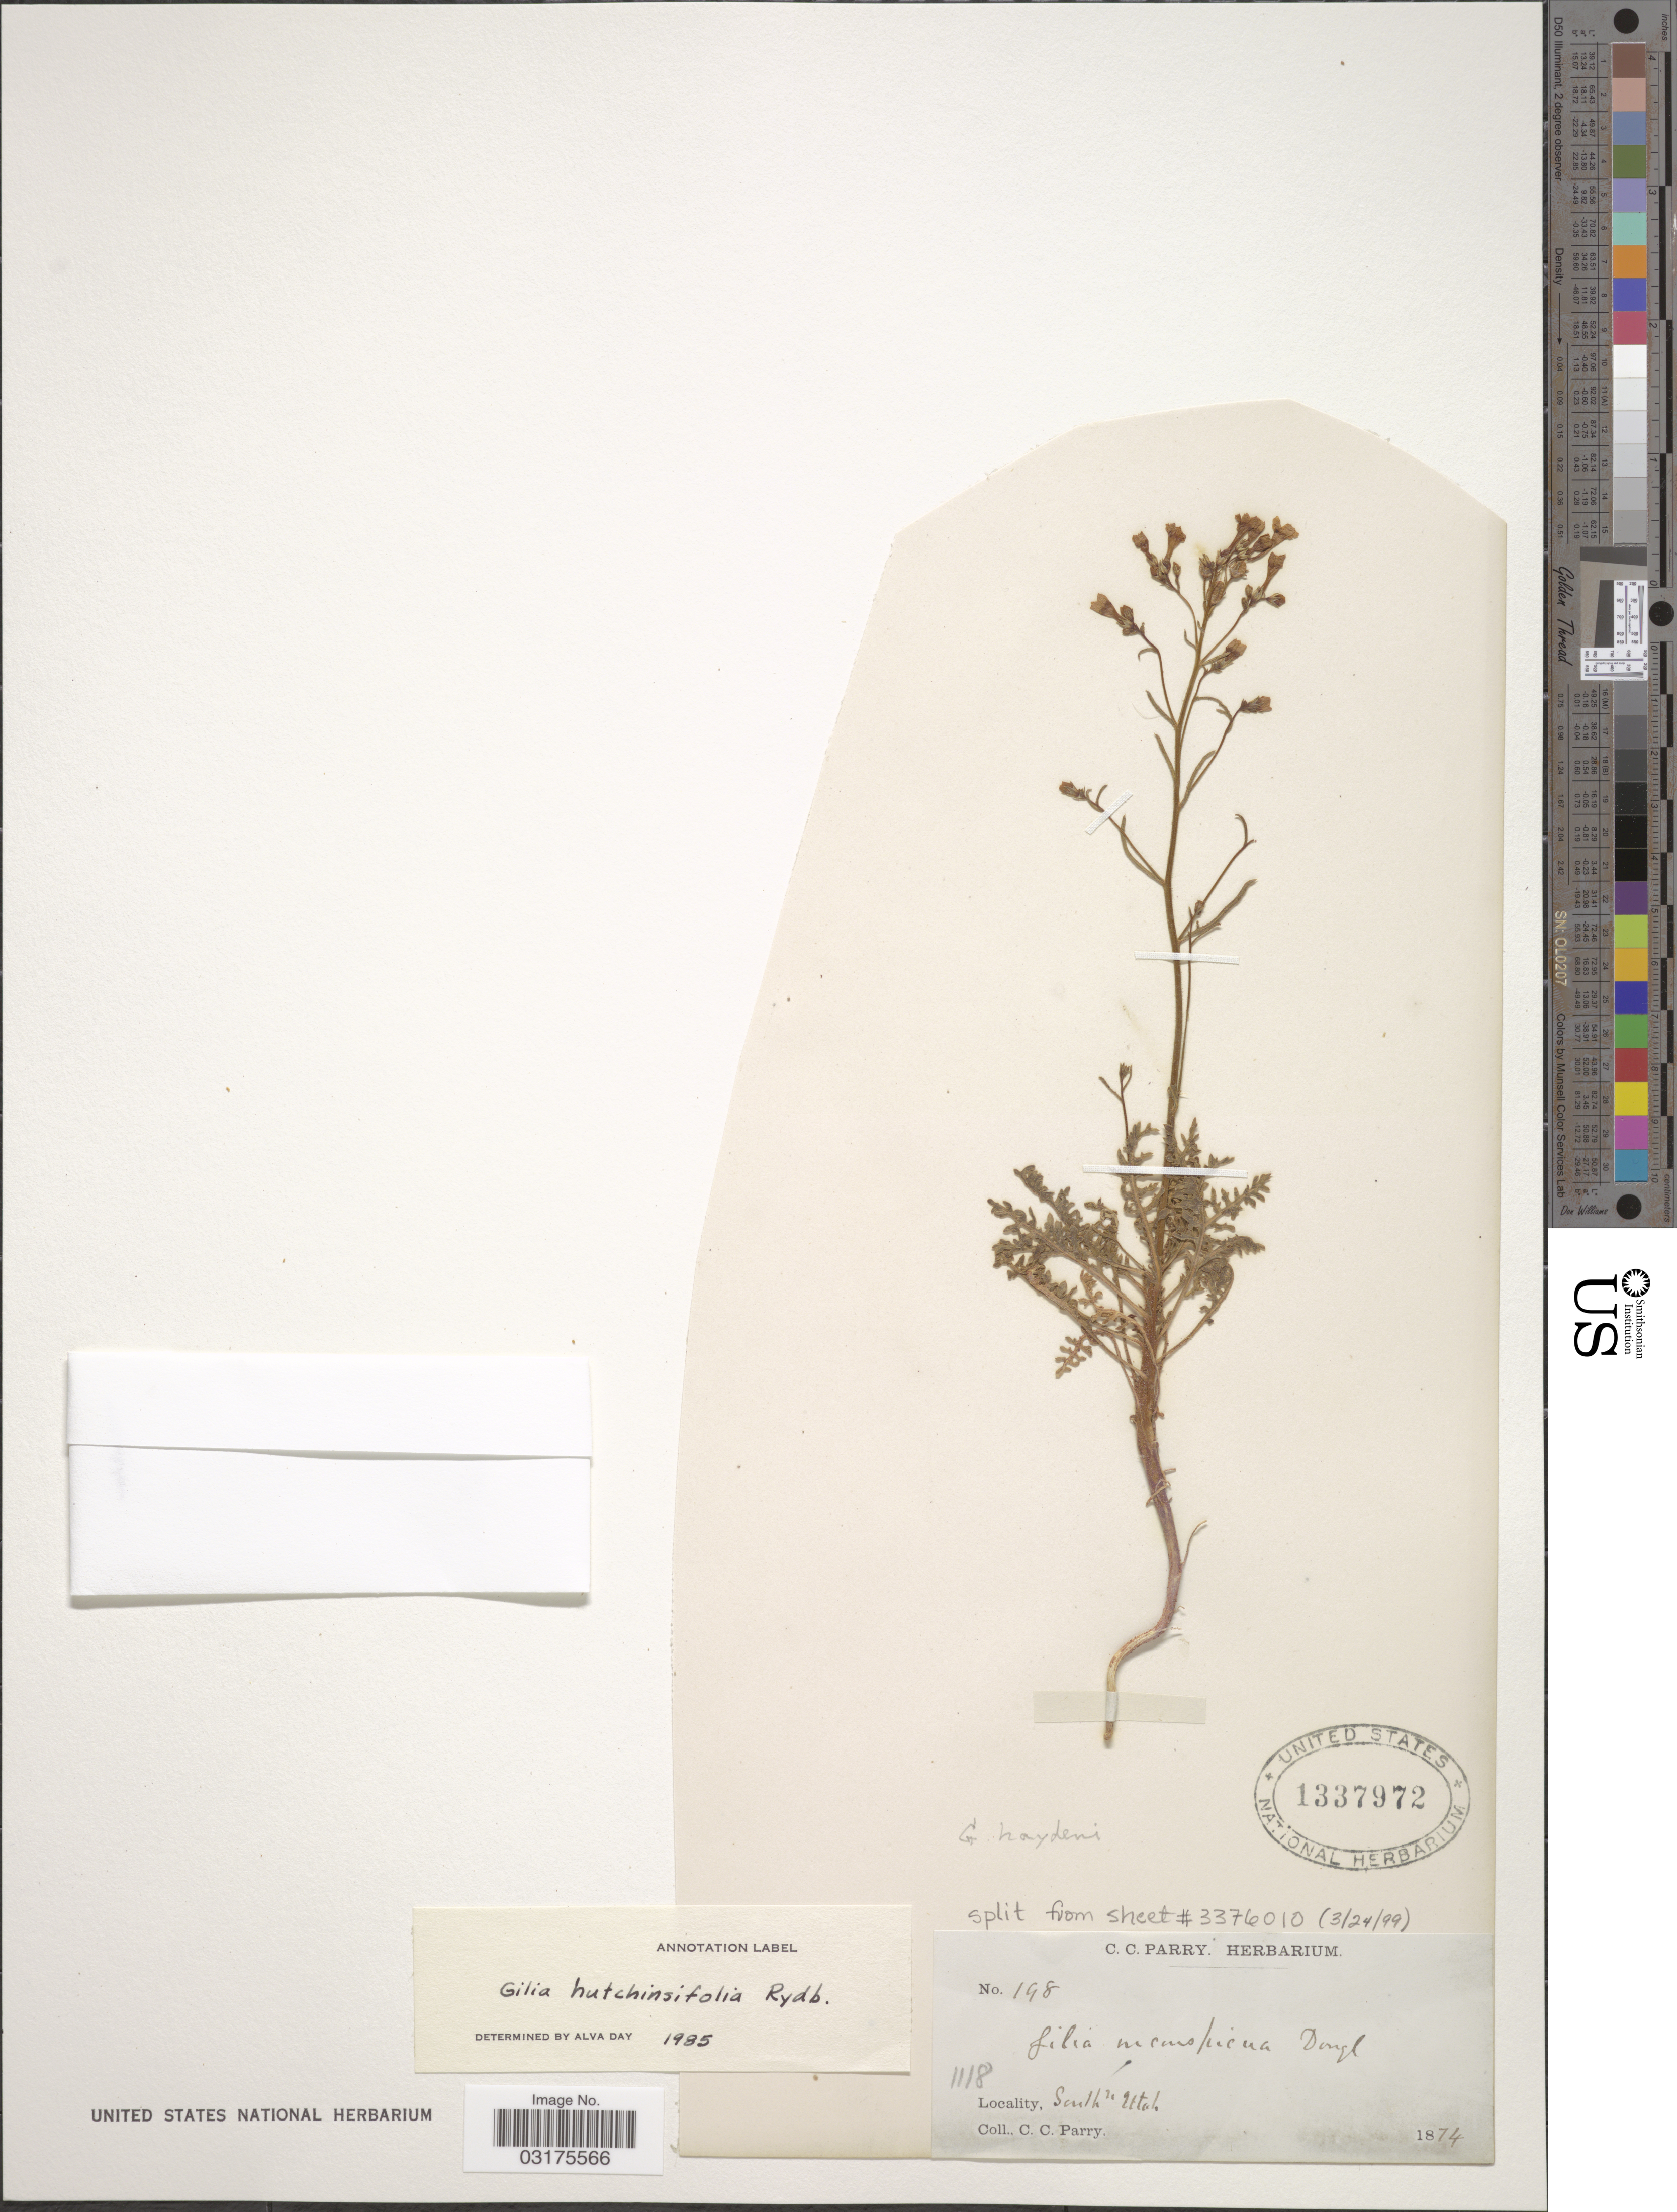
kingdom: Plantae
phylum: Tracheophyta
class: Magnoliopsida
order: Ericales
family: Polemoniaceae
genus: Aliciella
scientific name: Aliciella hutchinsifolia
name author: (Rydb.) J.M. Porter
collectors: C. C. Parry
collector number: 198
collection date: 1874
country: United States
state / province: Utah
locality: Southn Utah.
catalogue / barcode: US 1337972